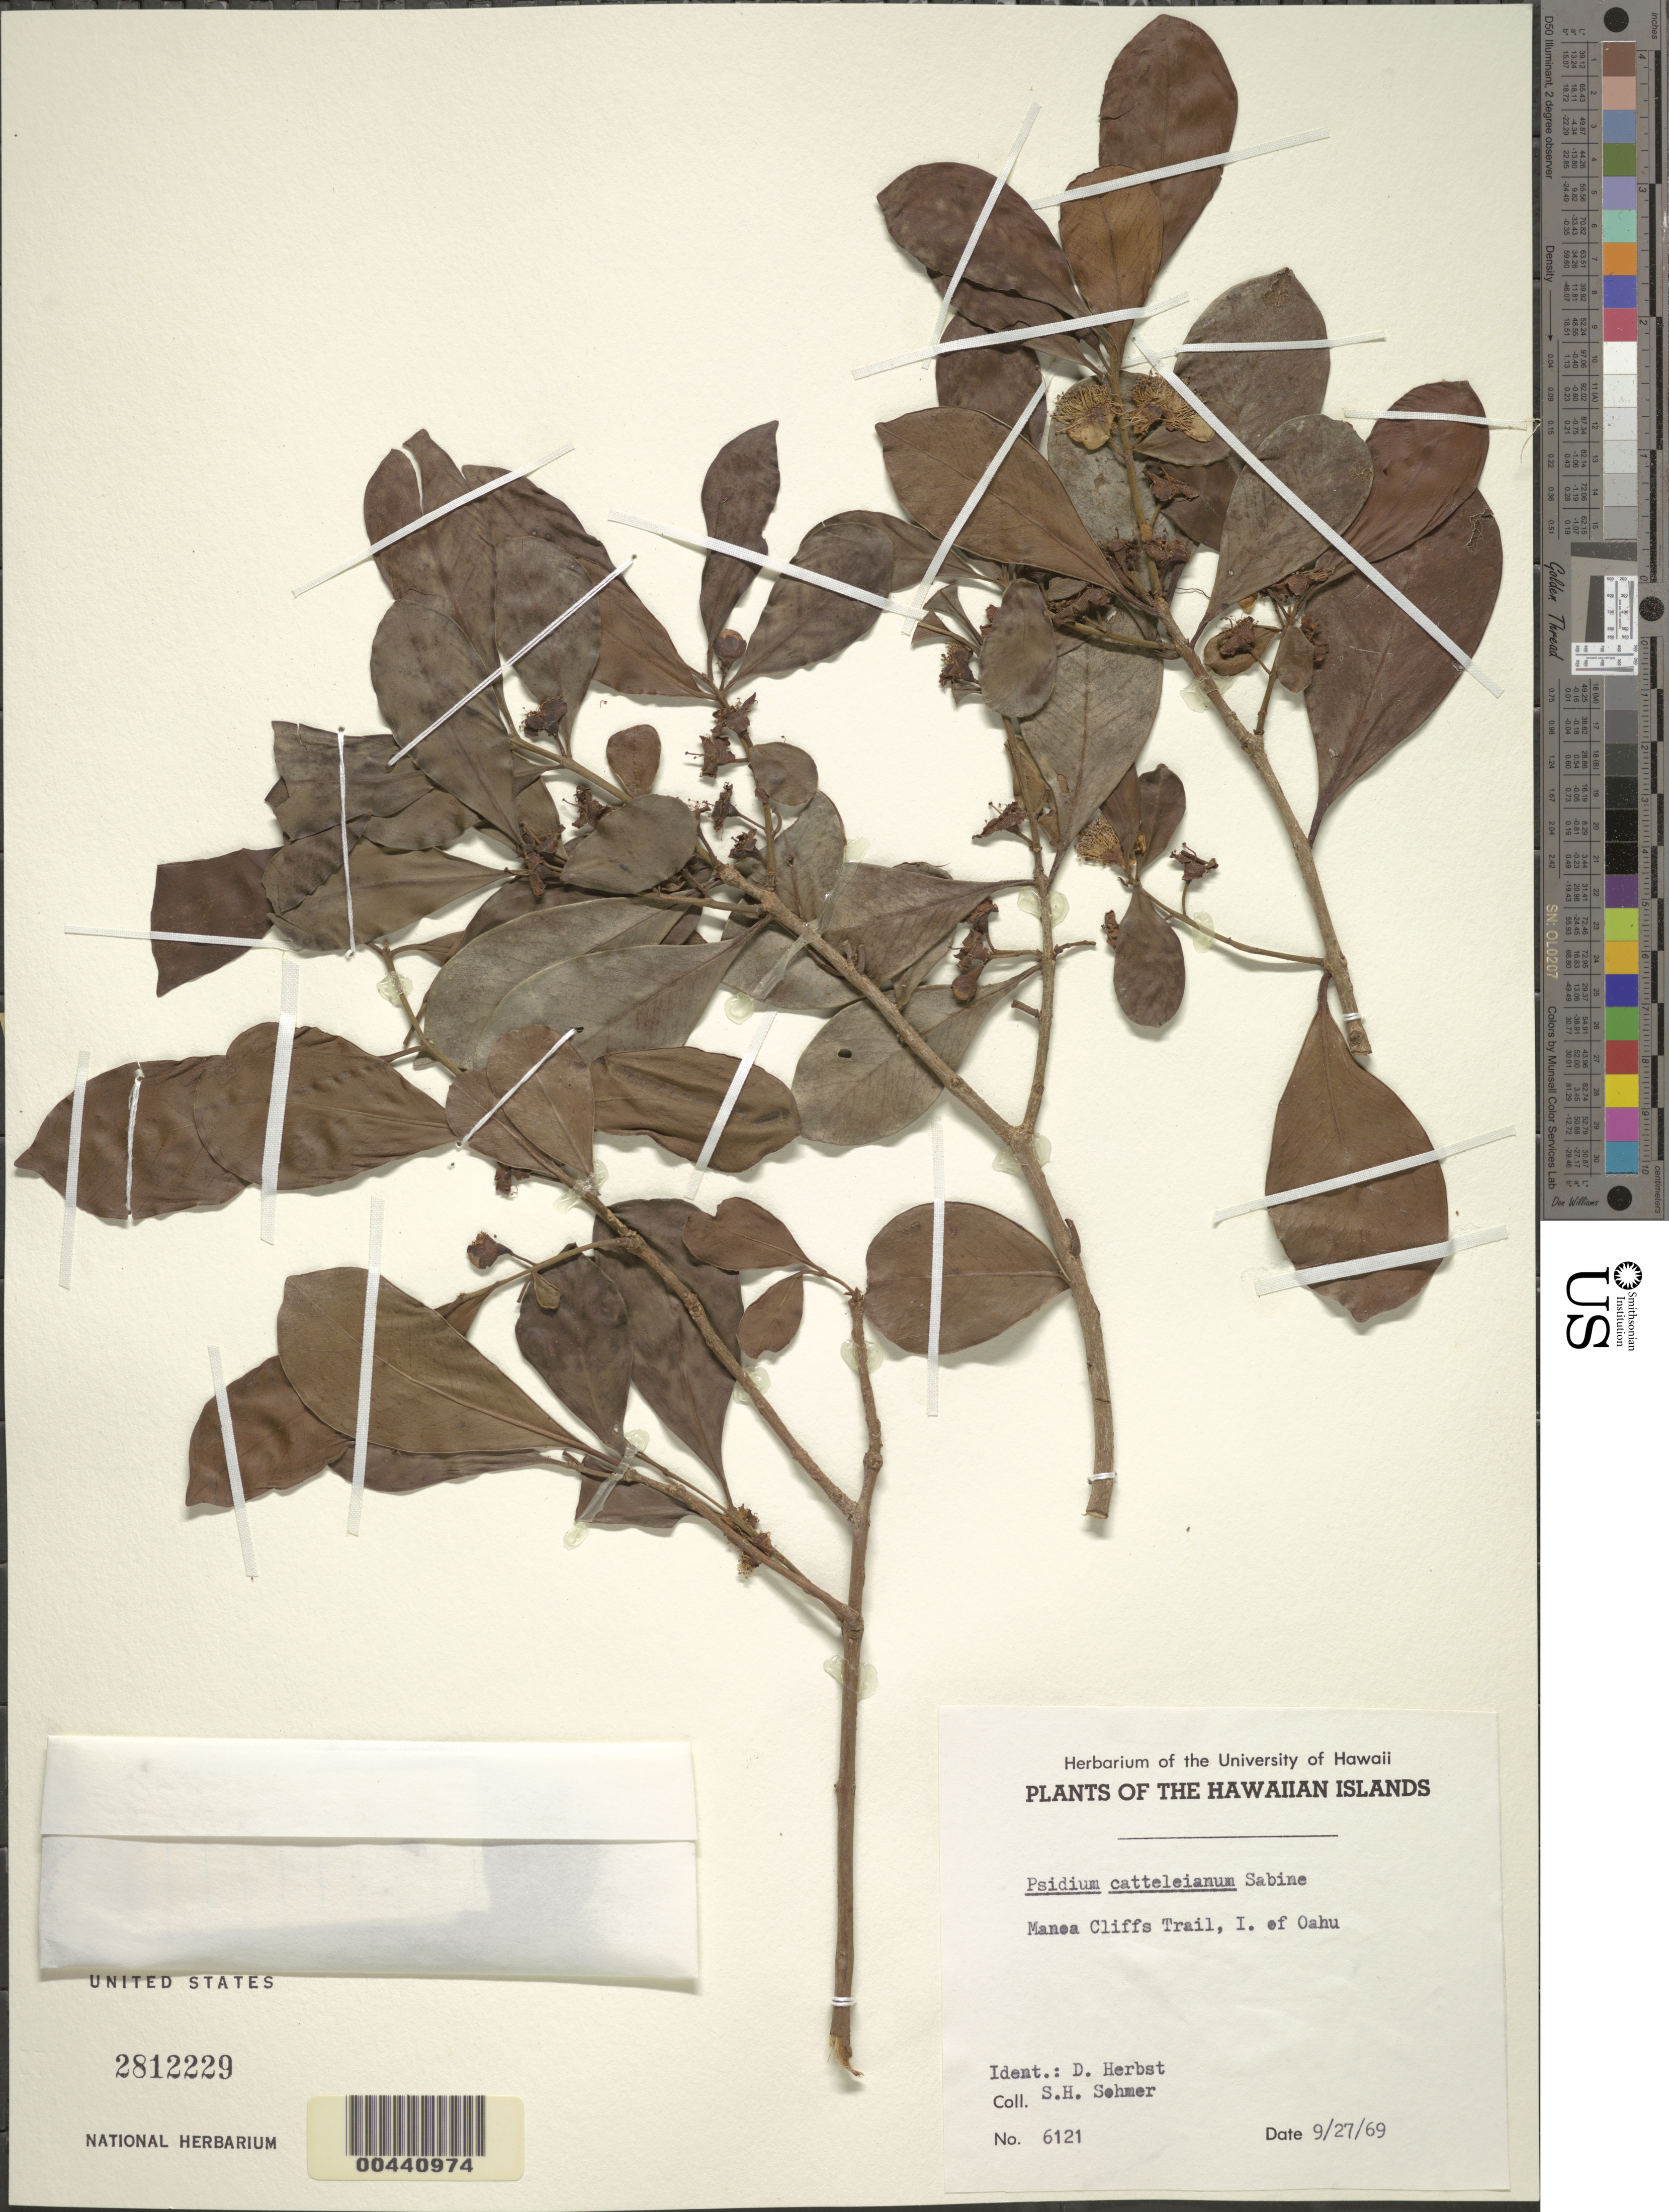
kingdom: Plantae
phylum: Tracheophyta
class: Magnoliopsida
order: Myrtales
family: Myrtaceae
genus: Psidium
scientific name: Psidium cattleyanum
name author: Sabine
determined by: Herbst, D. R.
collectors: S. H. Sohmer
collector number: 6121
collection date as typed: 27 Sep 1969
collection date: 1969-09-27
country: United States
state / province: Hawaii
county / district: Honolulu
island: Oahu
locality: Manoa Cliffs Trail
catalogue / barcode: US 2812229